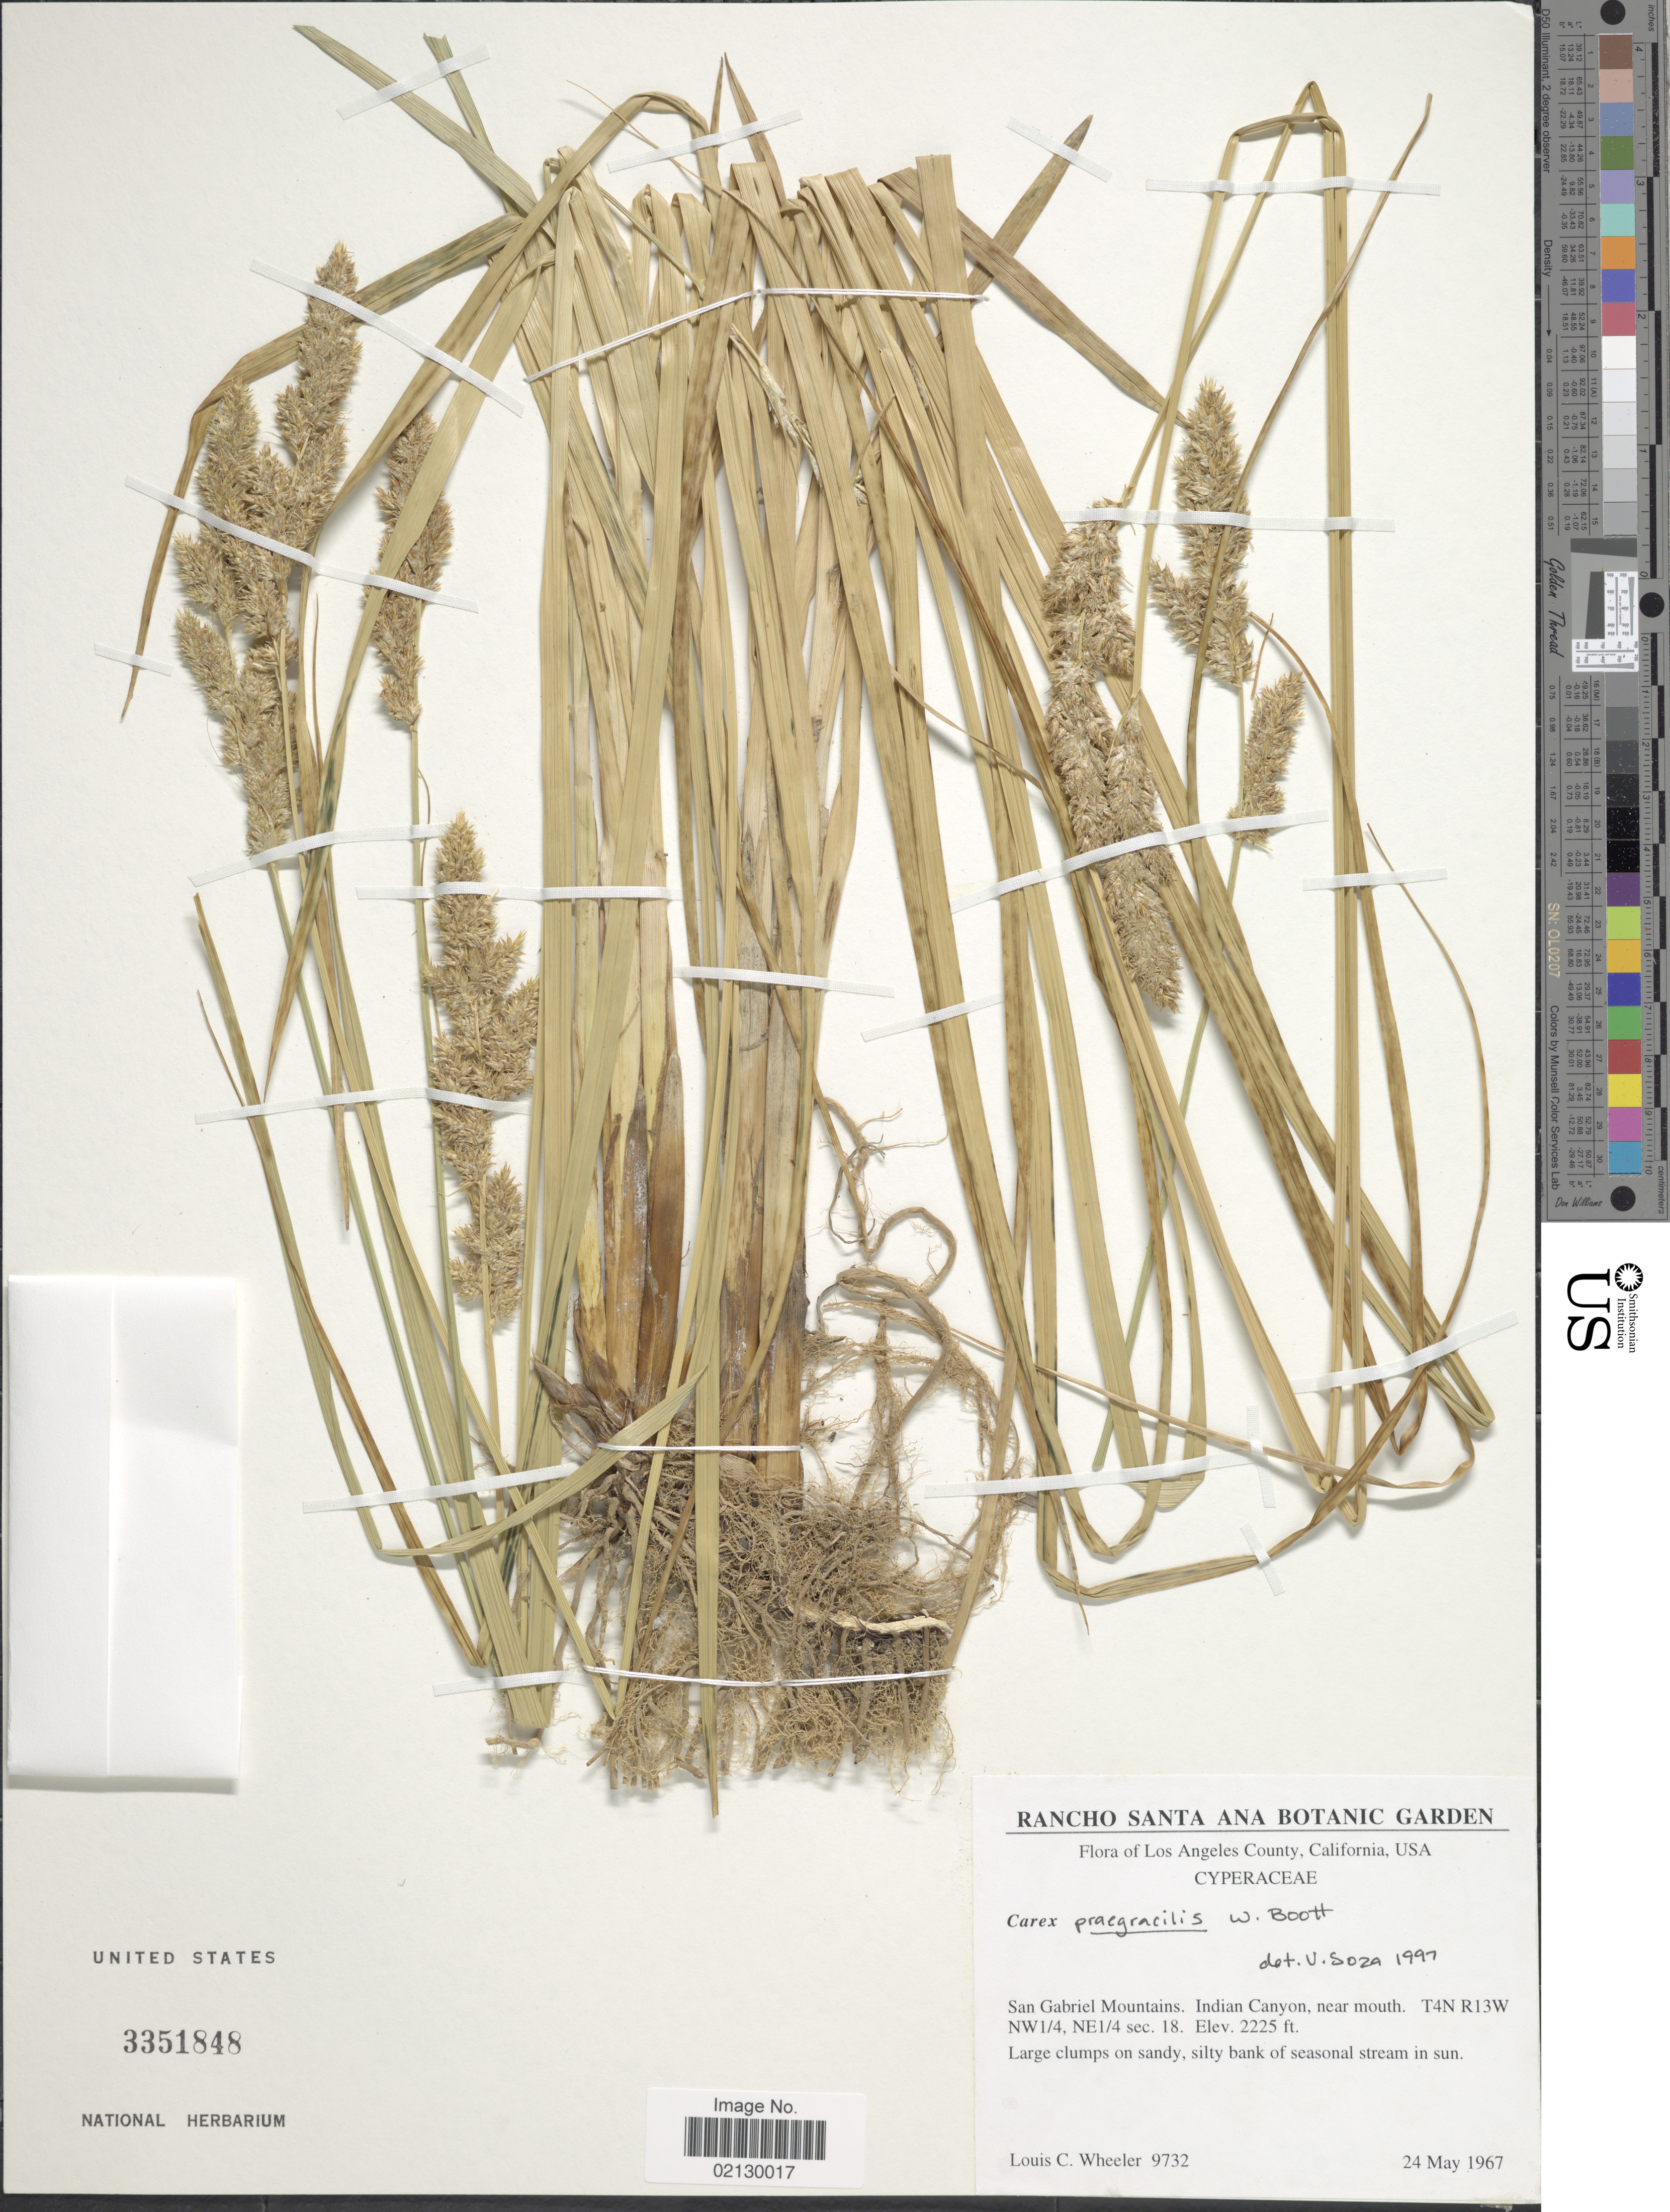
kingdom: Plantae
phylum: Tracheophyta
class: Liliopsida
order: Poales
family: Cyperaceae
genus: Carex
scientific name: Carex praegracilis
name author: W. Boott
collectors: L. C. Wheeler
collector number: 8732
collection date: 1967-05-24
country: United States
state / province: California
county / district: Los Angeles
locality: Los Angeles County, San Gabriel Mountains, Indian Canyon, near mouth T4N R13W NW 1/4, NE 1/4 Sec. 18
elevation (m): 678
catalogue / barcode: US 3351848